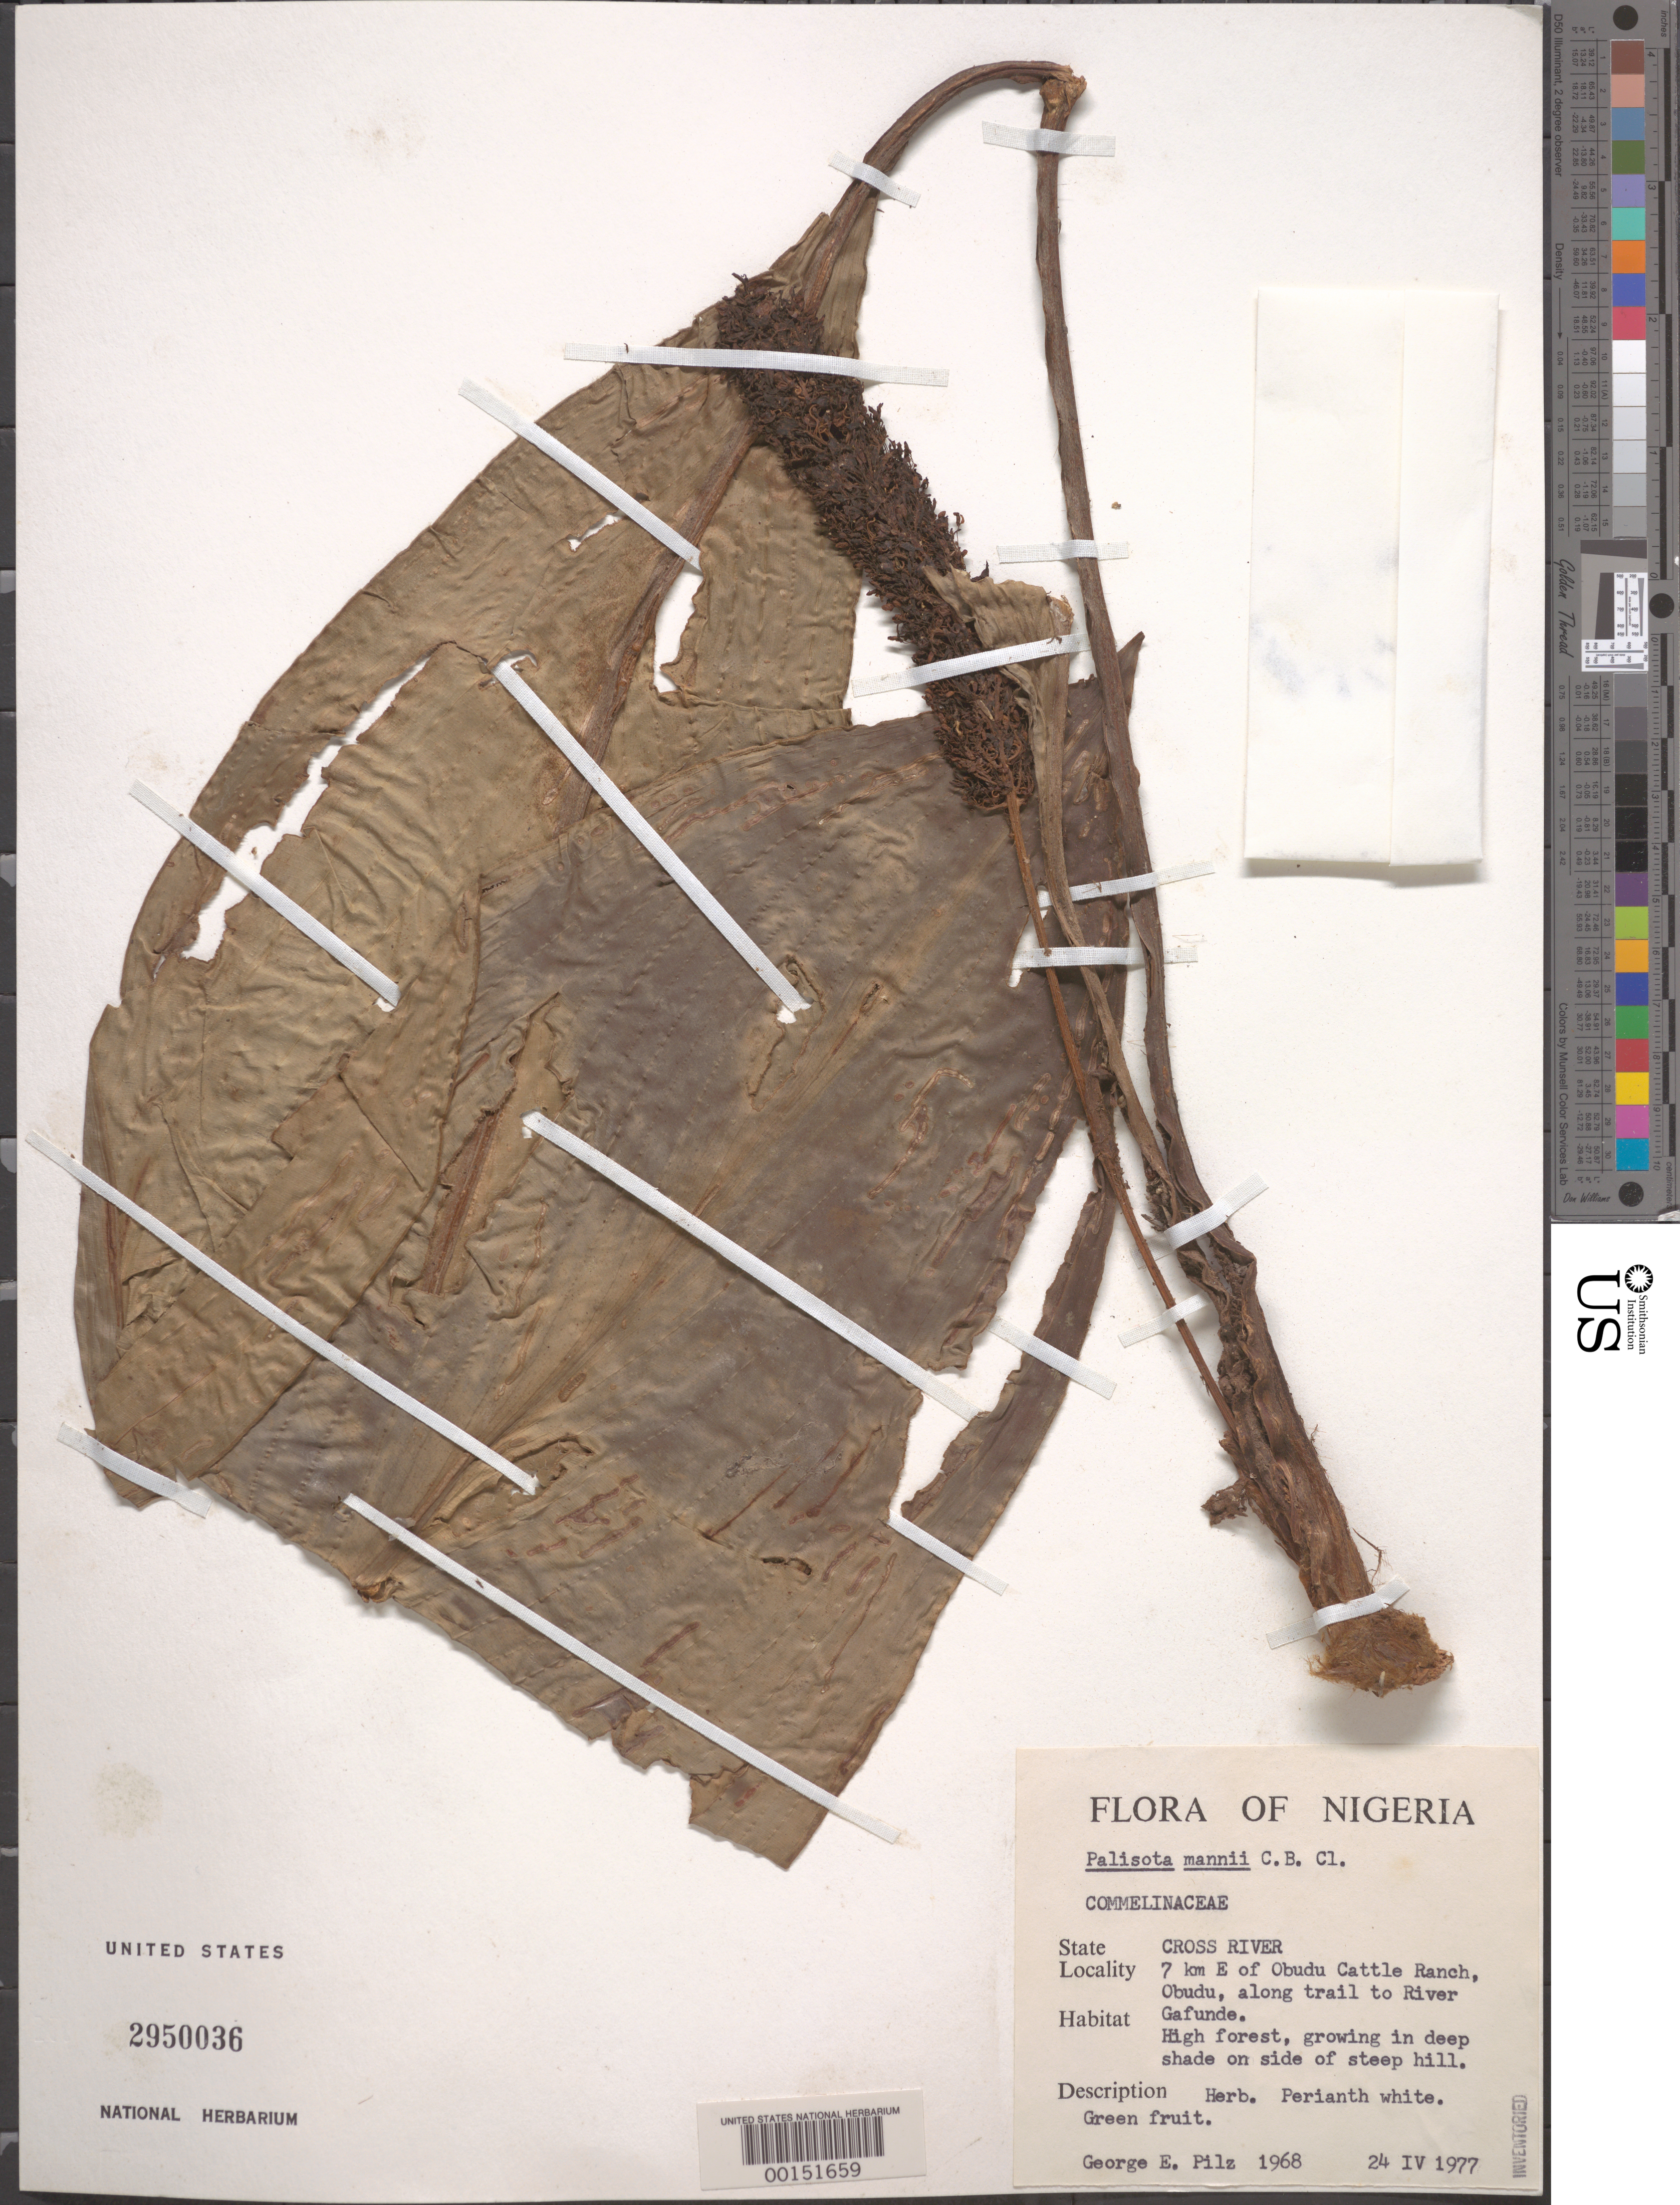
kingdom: Plantae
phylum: Tracheophyta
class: Liliopsida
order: Commelinales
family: Commelinaceae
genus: Palisota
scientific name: Palisota mannii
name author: C.B. Clarke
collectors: G. E. Pilz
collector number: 1968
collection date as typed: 24 Apr 1977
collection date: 1977-04-24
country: Nigeria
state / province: Cross River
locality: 7 km e of obudu cattle ranch, obudu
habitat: High forest, in deep shade on steep hillside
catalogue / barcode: US 2950036